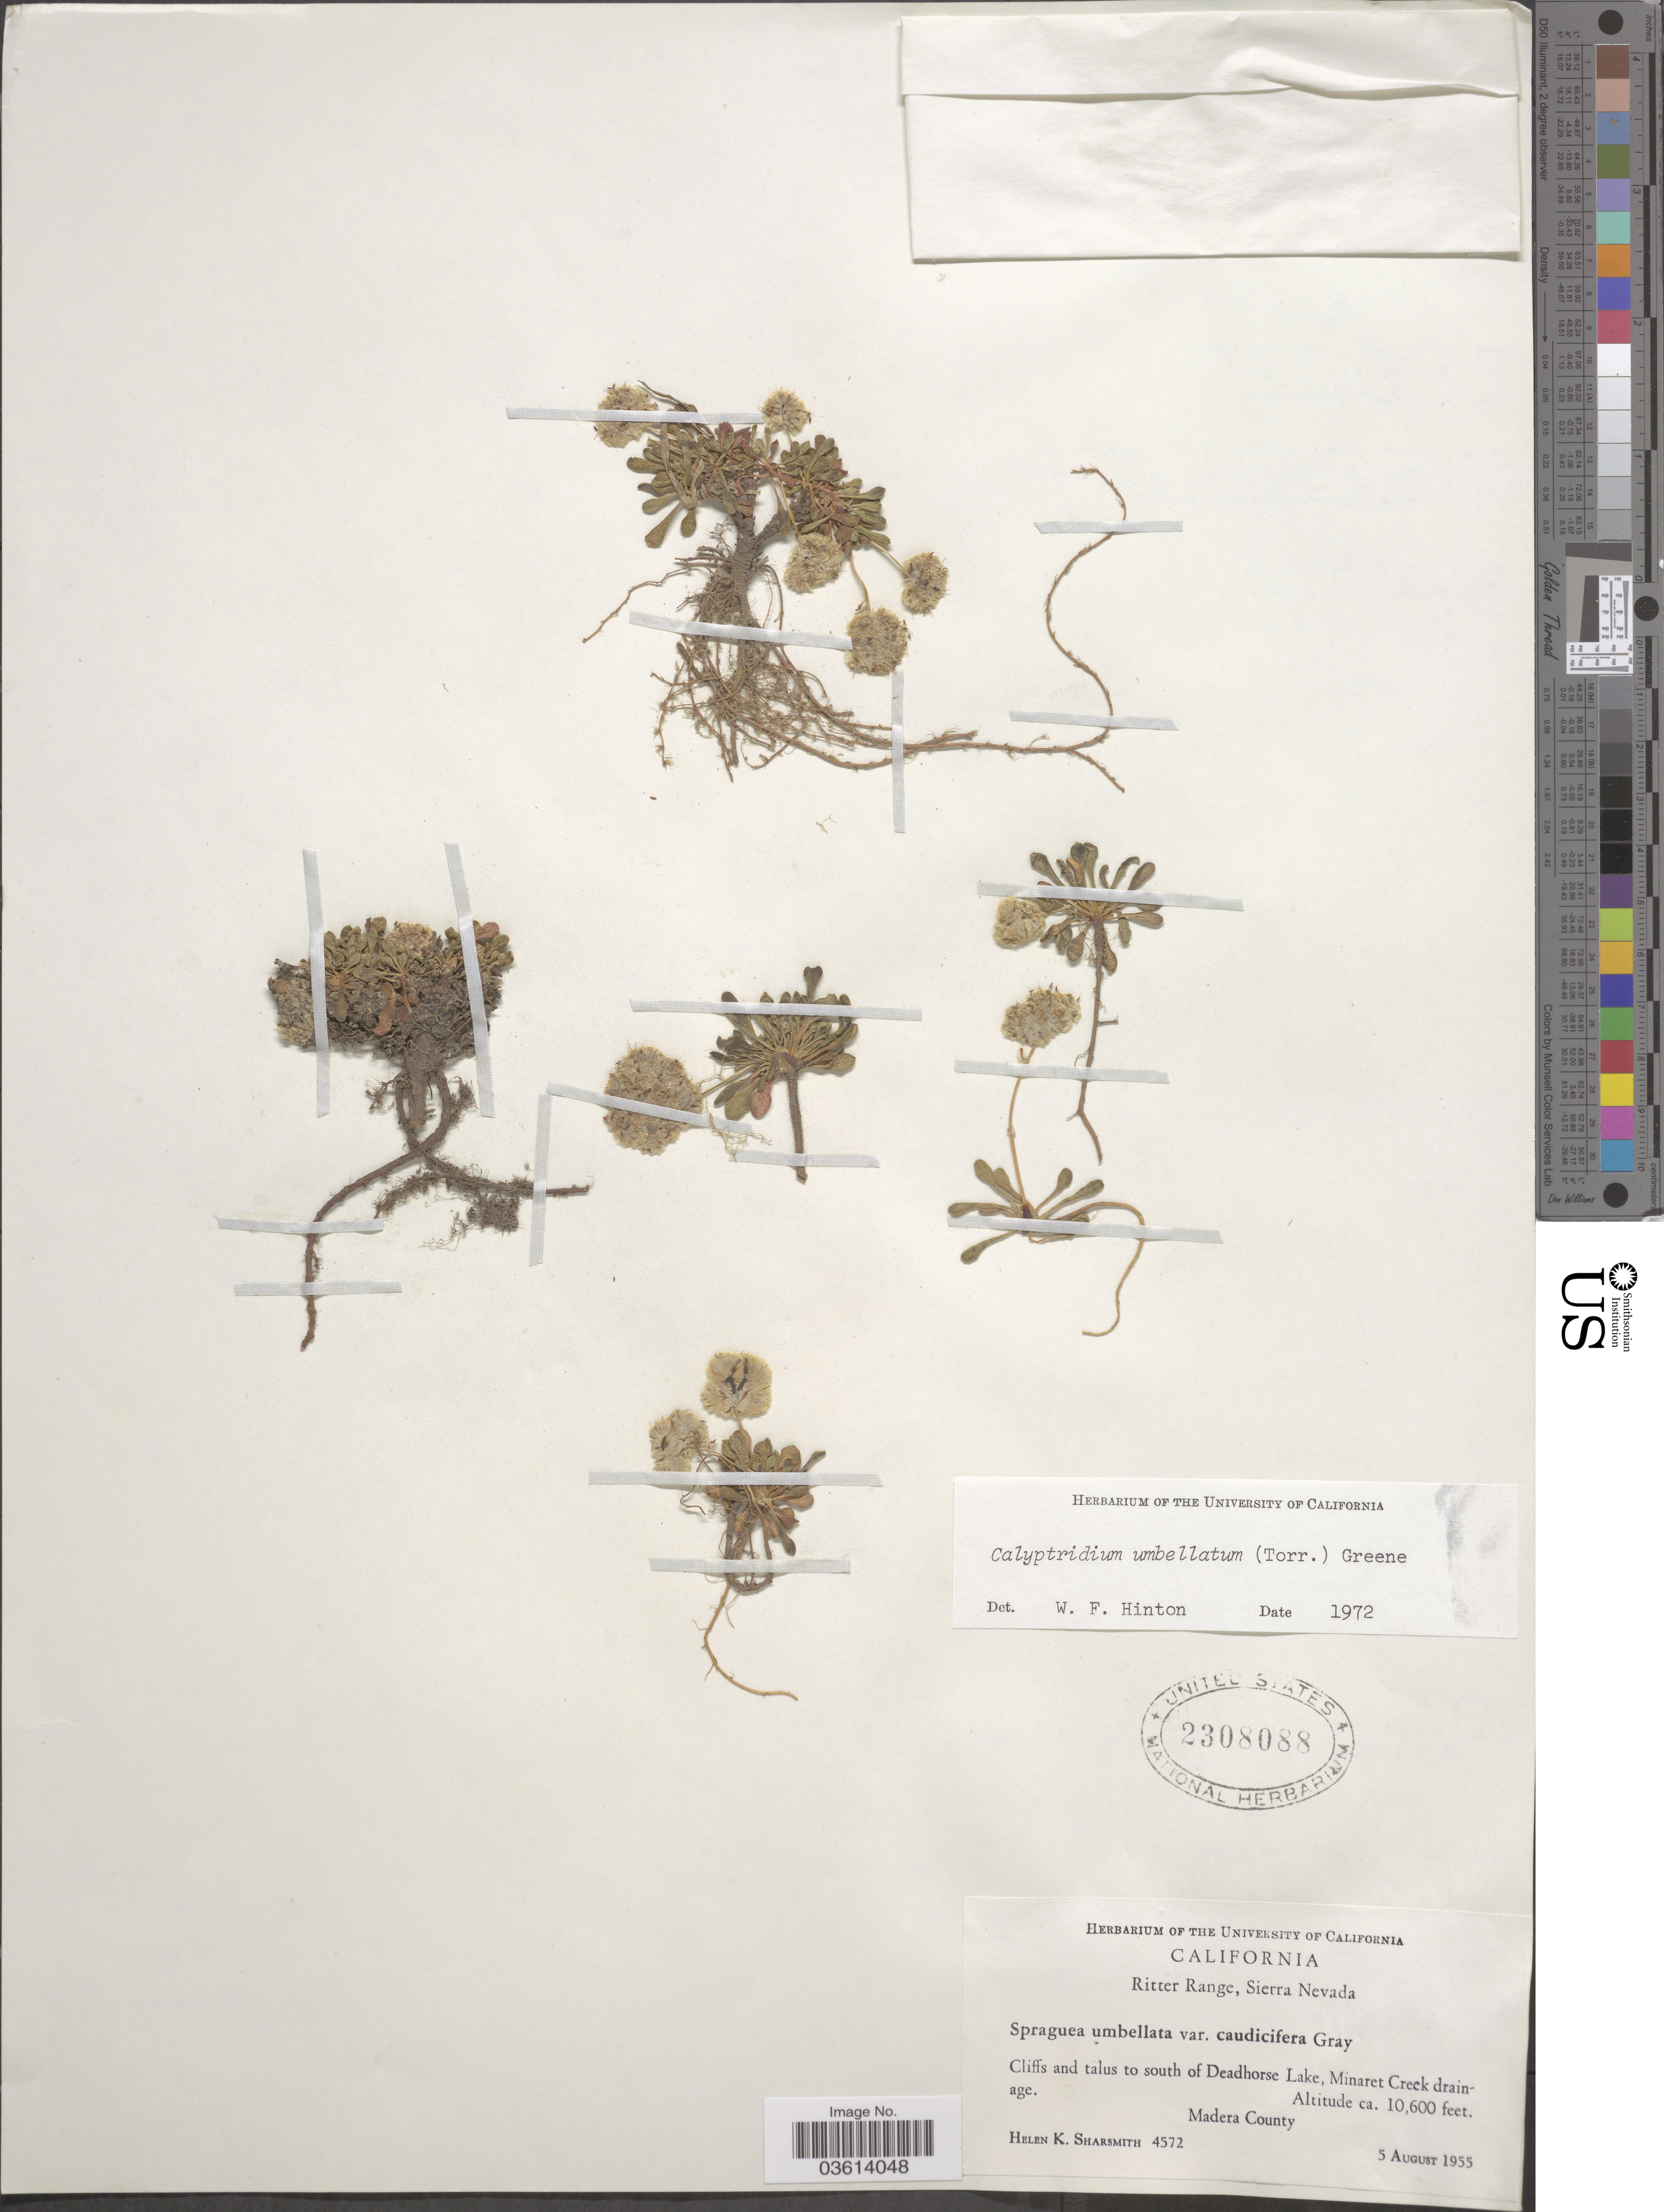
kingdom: Plantae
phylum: Tracheophyta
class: Magnoliopsida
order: Caryophyllales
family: Montiaceae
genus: Calyptridium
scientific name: Calyptridium umbellatum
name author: (Torr.) Greene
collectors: H. Sharsmith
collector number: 4572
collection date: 1955-08-05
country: United States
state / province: California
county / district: Madera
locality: Ritter Range, Sierra Nevada. Cliffs and talus to south of Deadhorse Lake, Minaret Creek drainage. Madera County.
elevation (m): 3231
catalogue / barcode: US 2308088